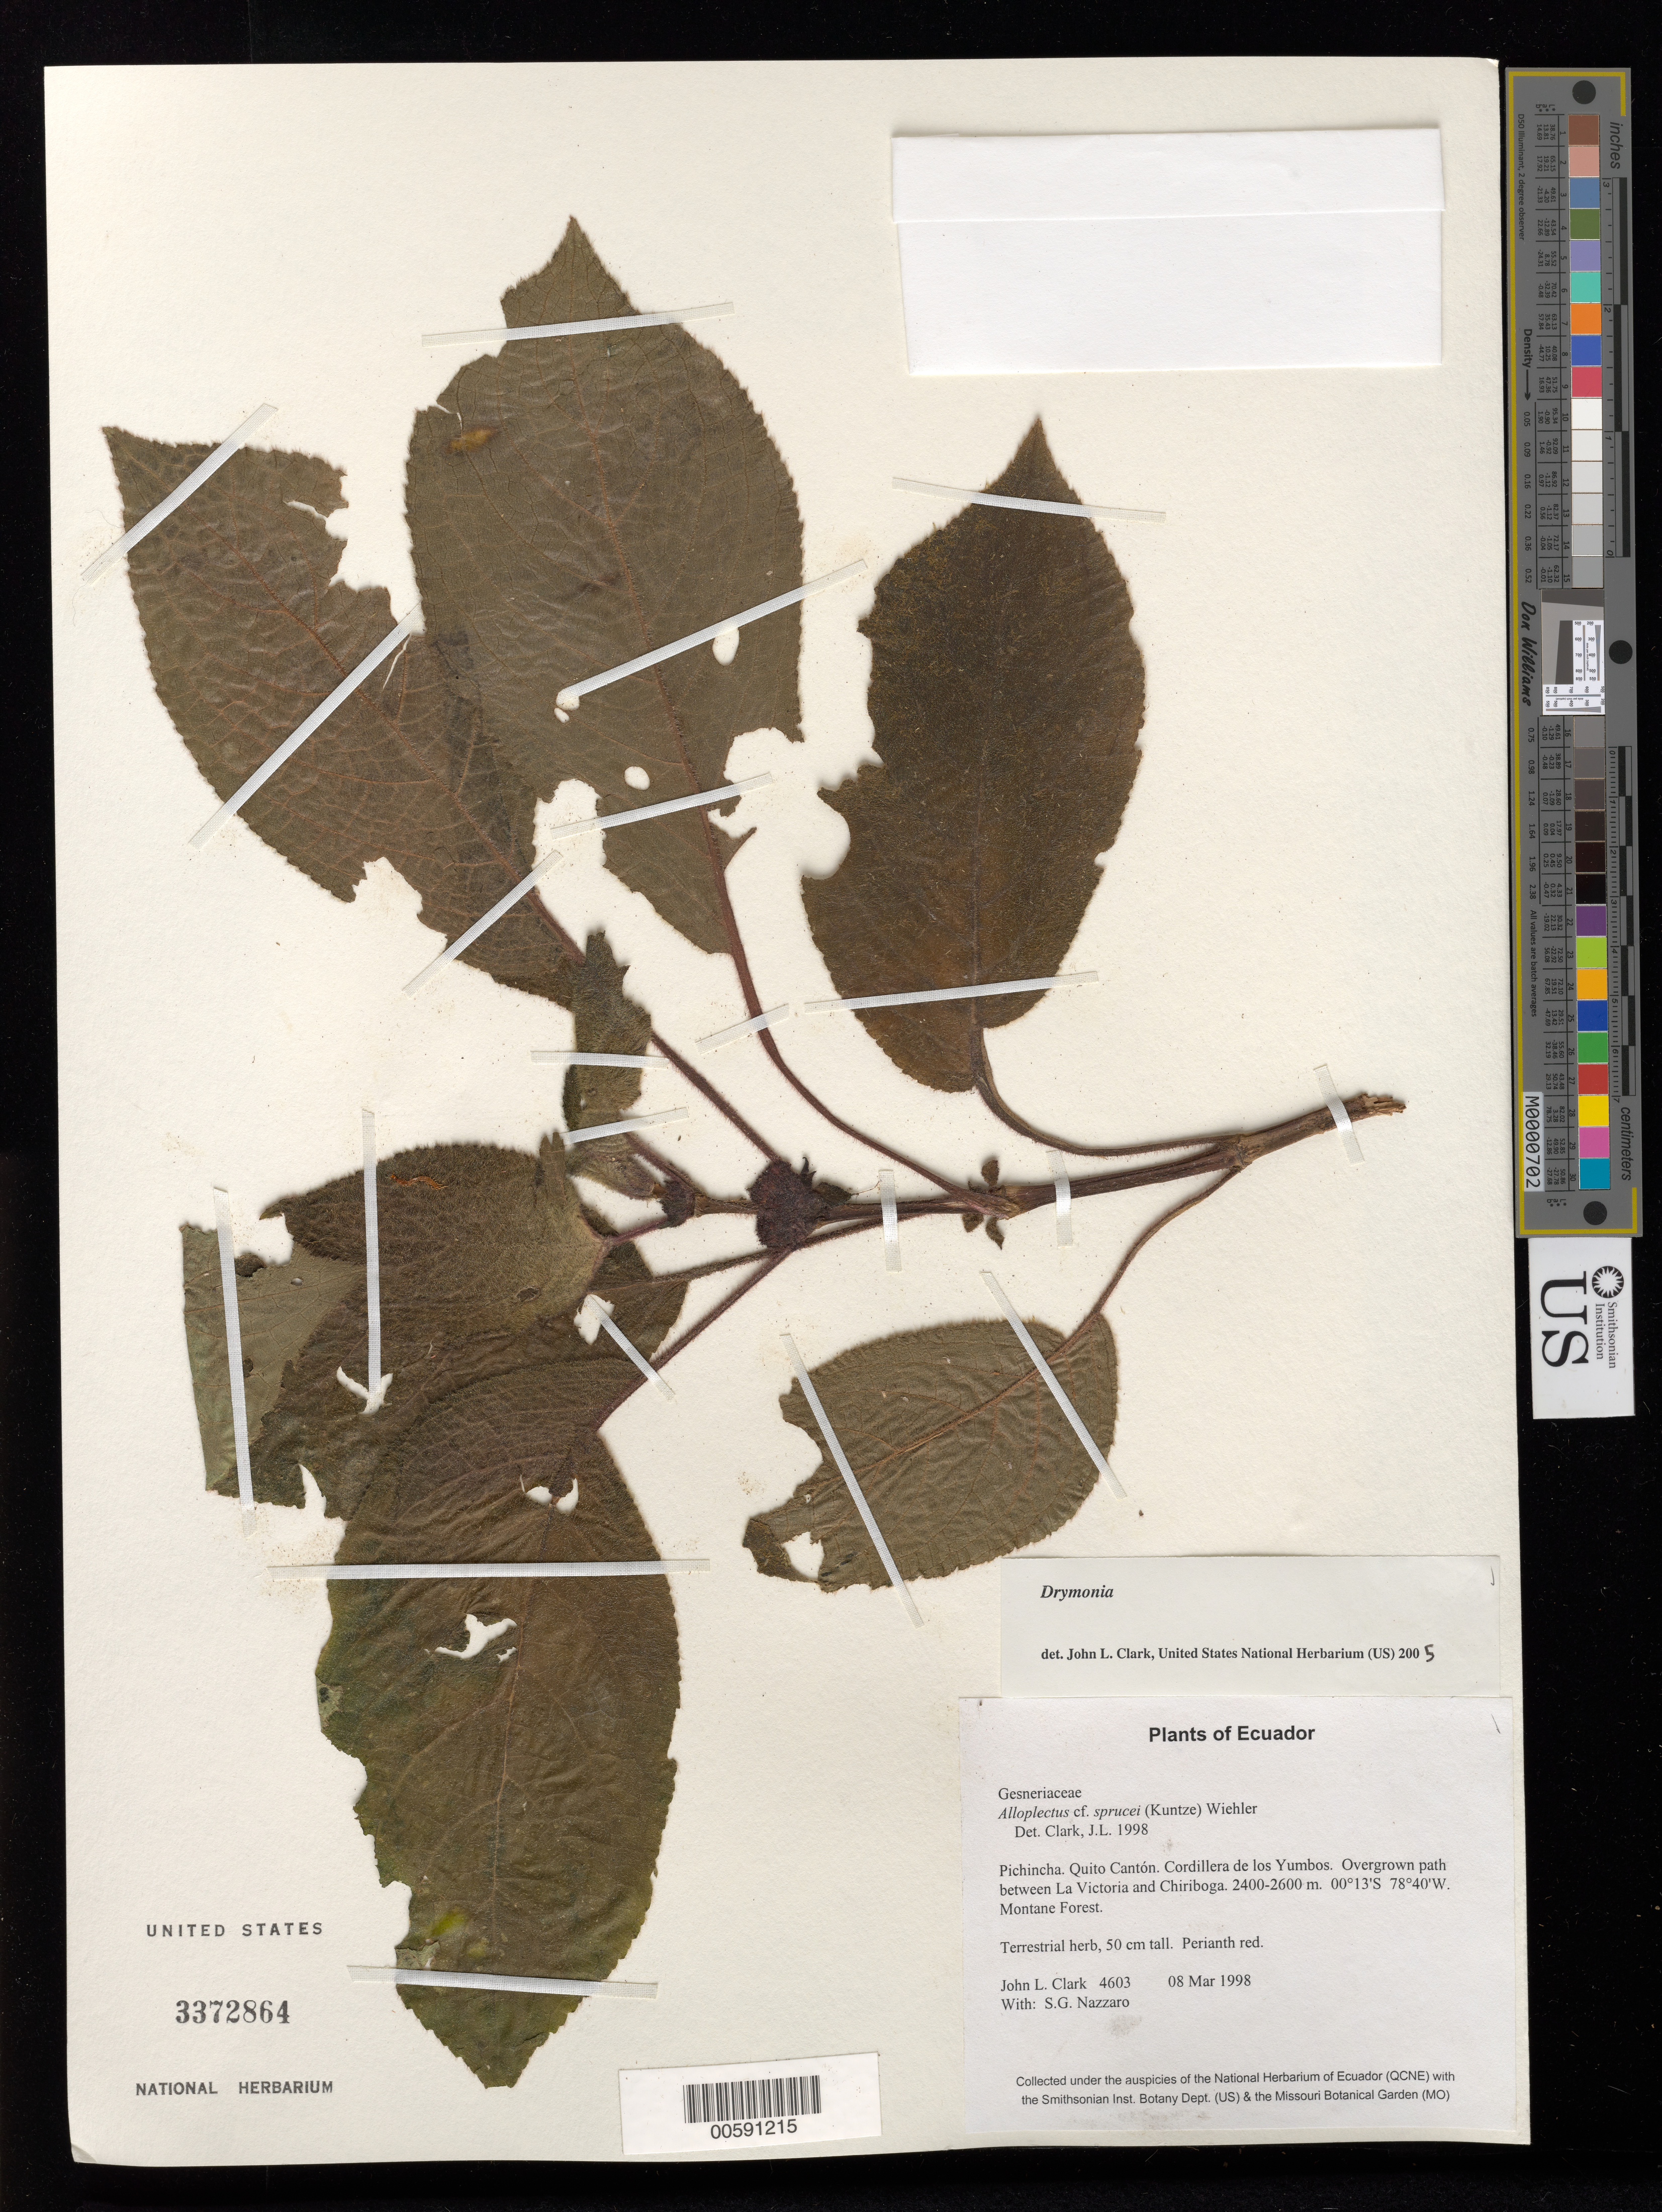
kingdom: Plantae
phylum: Tracheophyta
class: Magnoliopsida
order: Lamiales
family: Gesneriaceae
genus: Drymonia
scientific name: Drymonia sp.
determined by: Clark, J. L., (SEL), The Marie Selby Botanical Garden (UNITED STATES)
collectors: J. L. Clark & S. Nazzaro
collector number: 4603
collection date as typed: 08 Mar 1998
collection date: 1998-03-08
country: Ecuador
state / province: Pichincha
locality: Quito Cantón. Cordillera de los Yumbos. Overgrown path between La Victoria and Chiriboga.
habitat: Montane Forest.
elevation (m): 2400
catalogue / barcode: US 3372864